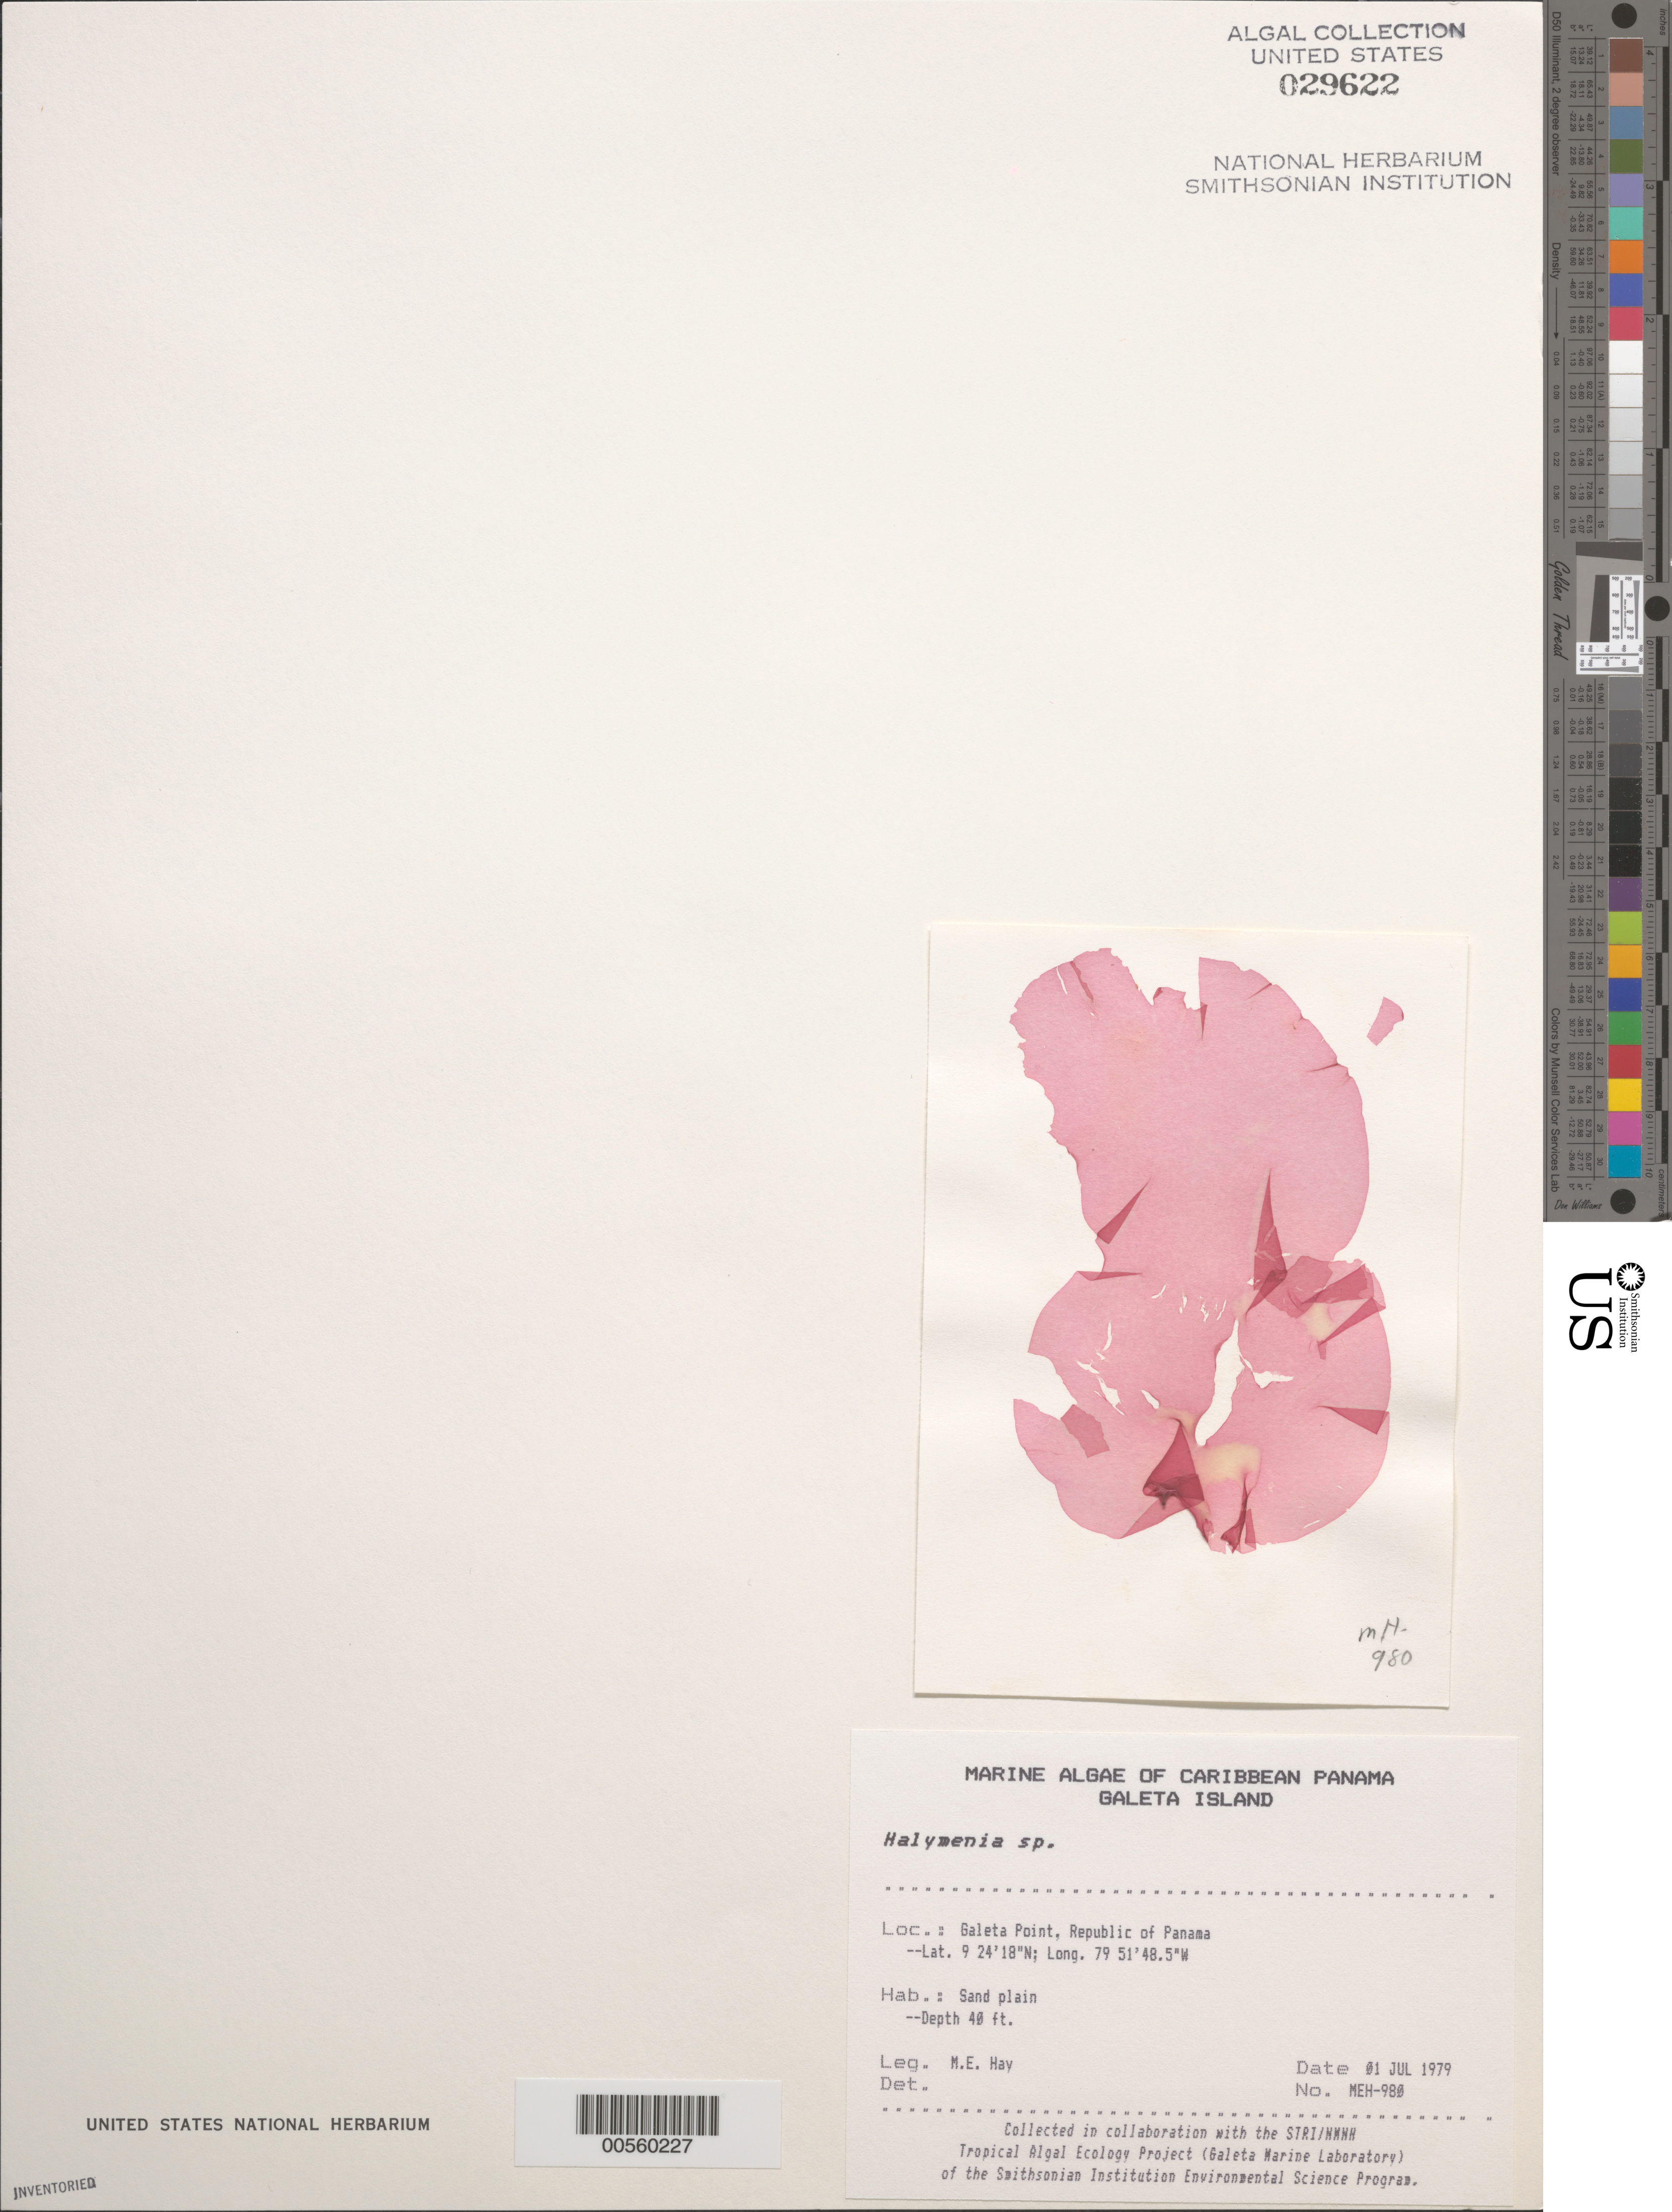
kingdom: Plantae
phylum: Rhodophyta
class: Florideophyceae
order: Halymeniales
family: Halymeniaceae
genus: Halymenia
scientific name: Halymenia sp.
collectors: M. E. Hay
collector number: MEH-980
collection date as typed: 01 Jul 1979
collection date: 1979-07-01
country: Panama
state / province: Colón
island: Galeta Island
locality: Galeta Point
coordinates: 9 24' 18" N, 79 51' 48.5" W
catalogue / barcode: US 29622